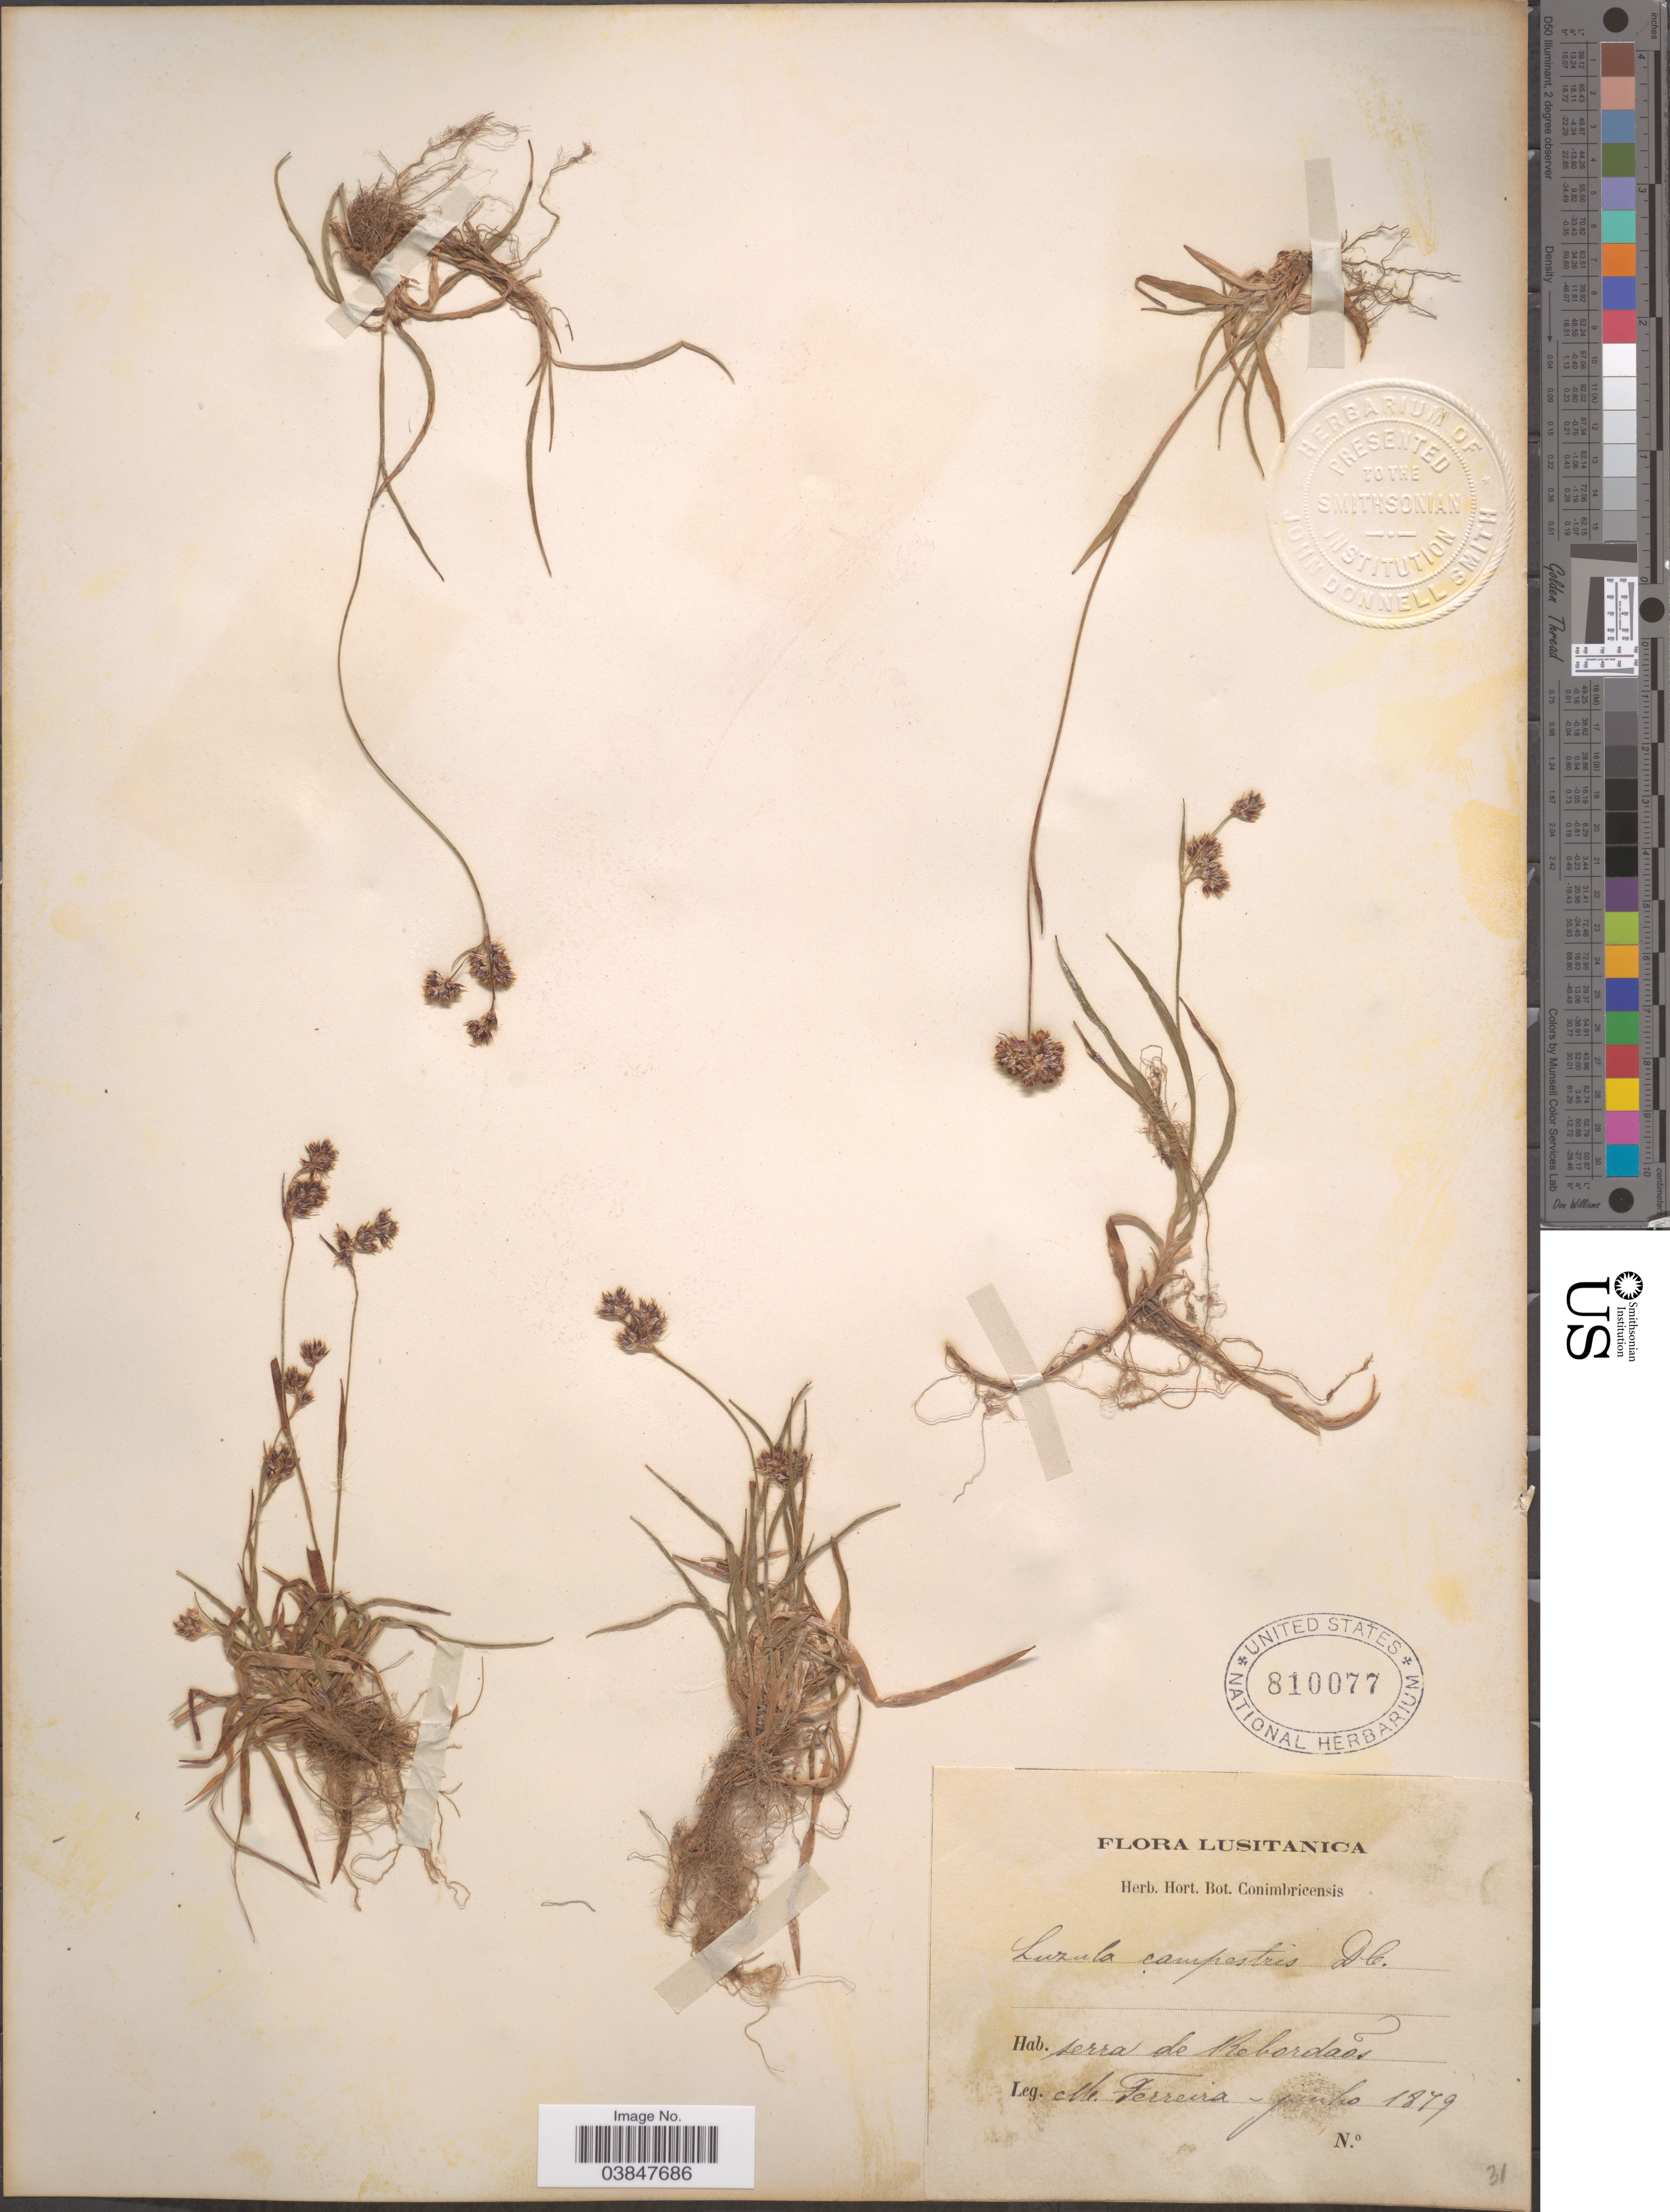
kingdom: Plantae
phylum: Tracheophyta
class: Liliopsida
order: Poales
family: Juncaceae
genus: Luzula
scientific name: Luzula campestris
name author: (L.) DC.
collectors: M. Ferreira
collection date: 1879-07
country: Portugal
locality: Lusitanica. Serra de Rebordaos.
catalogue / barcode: US 810077